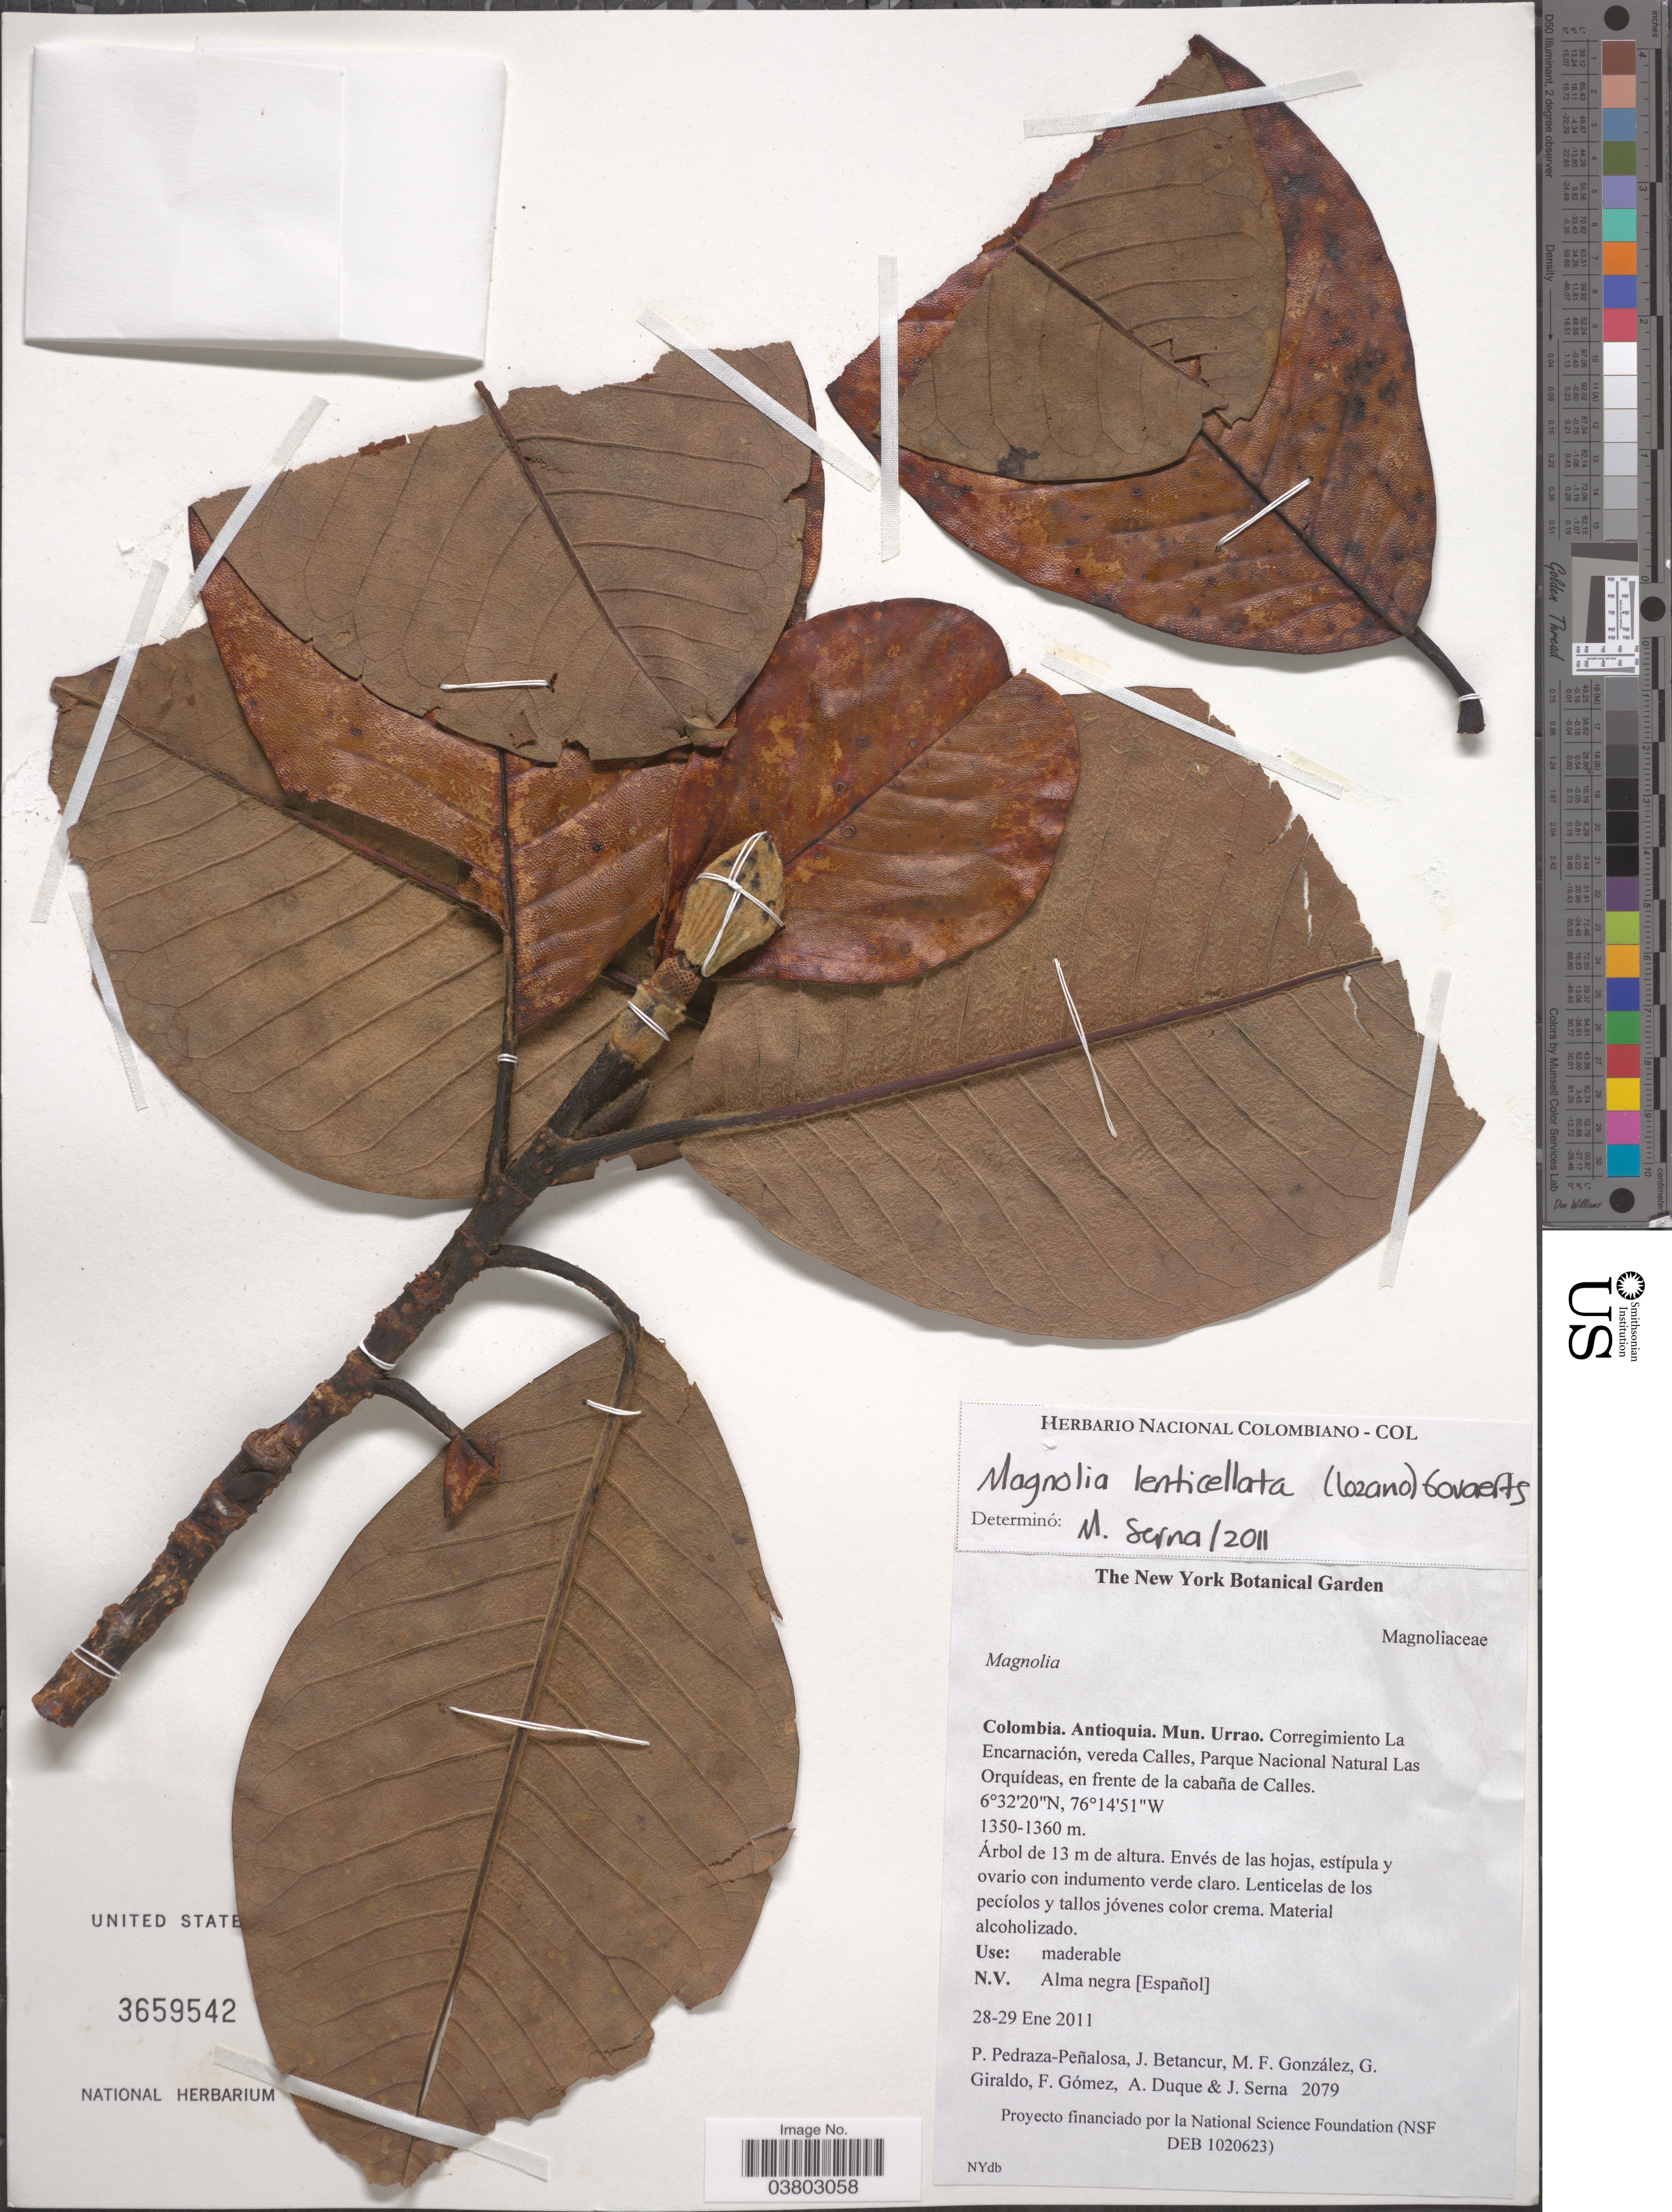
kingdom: Plantae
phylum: Tracheophyta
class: Magnoliopsida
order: Magnoliales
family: Magnoliaceae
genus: Magnolia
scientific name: Magnolia lenticellata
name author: (Lozano) Govaerts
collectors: P. Pedraza-Peñalosa, J. Betancur, M. Gonzalez, G. Giraldo & et al.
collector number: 2079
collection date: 2011-01-28/2011-01-29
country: Colombia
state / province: Antioquia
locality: Mun. Urrao. Corregimiento La Encarnación, vereda Calles, Parque Nacional Natural Las Orquídeas, en frente de la cabaña de Calles.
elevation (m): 1350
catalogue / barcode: US 3659542